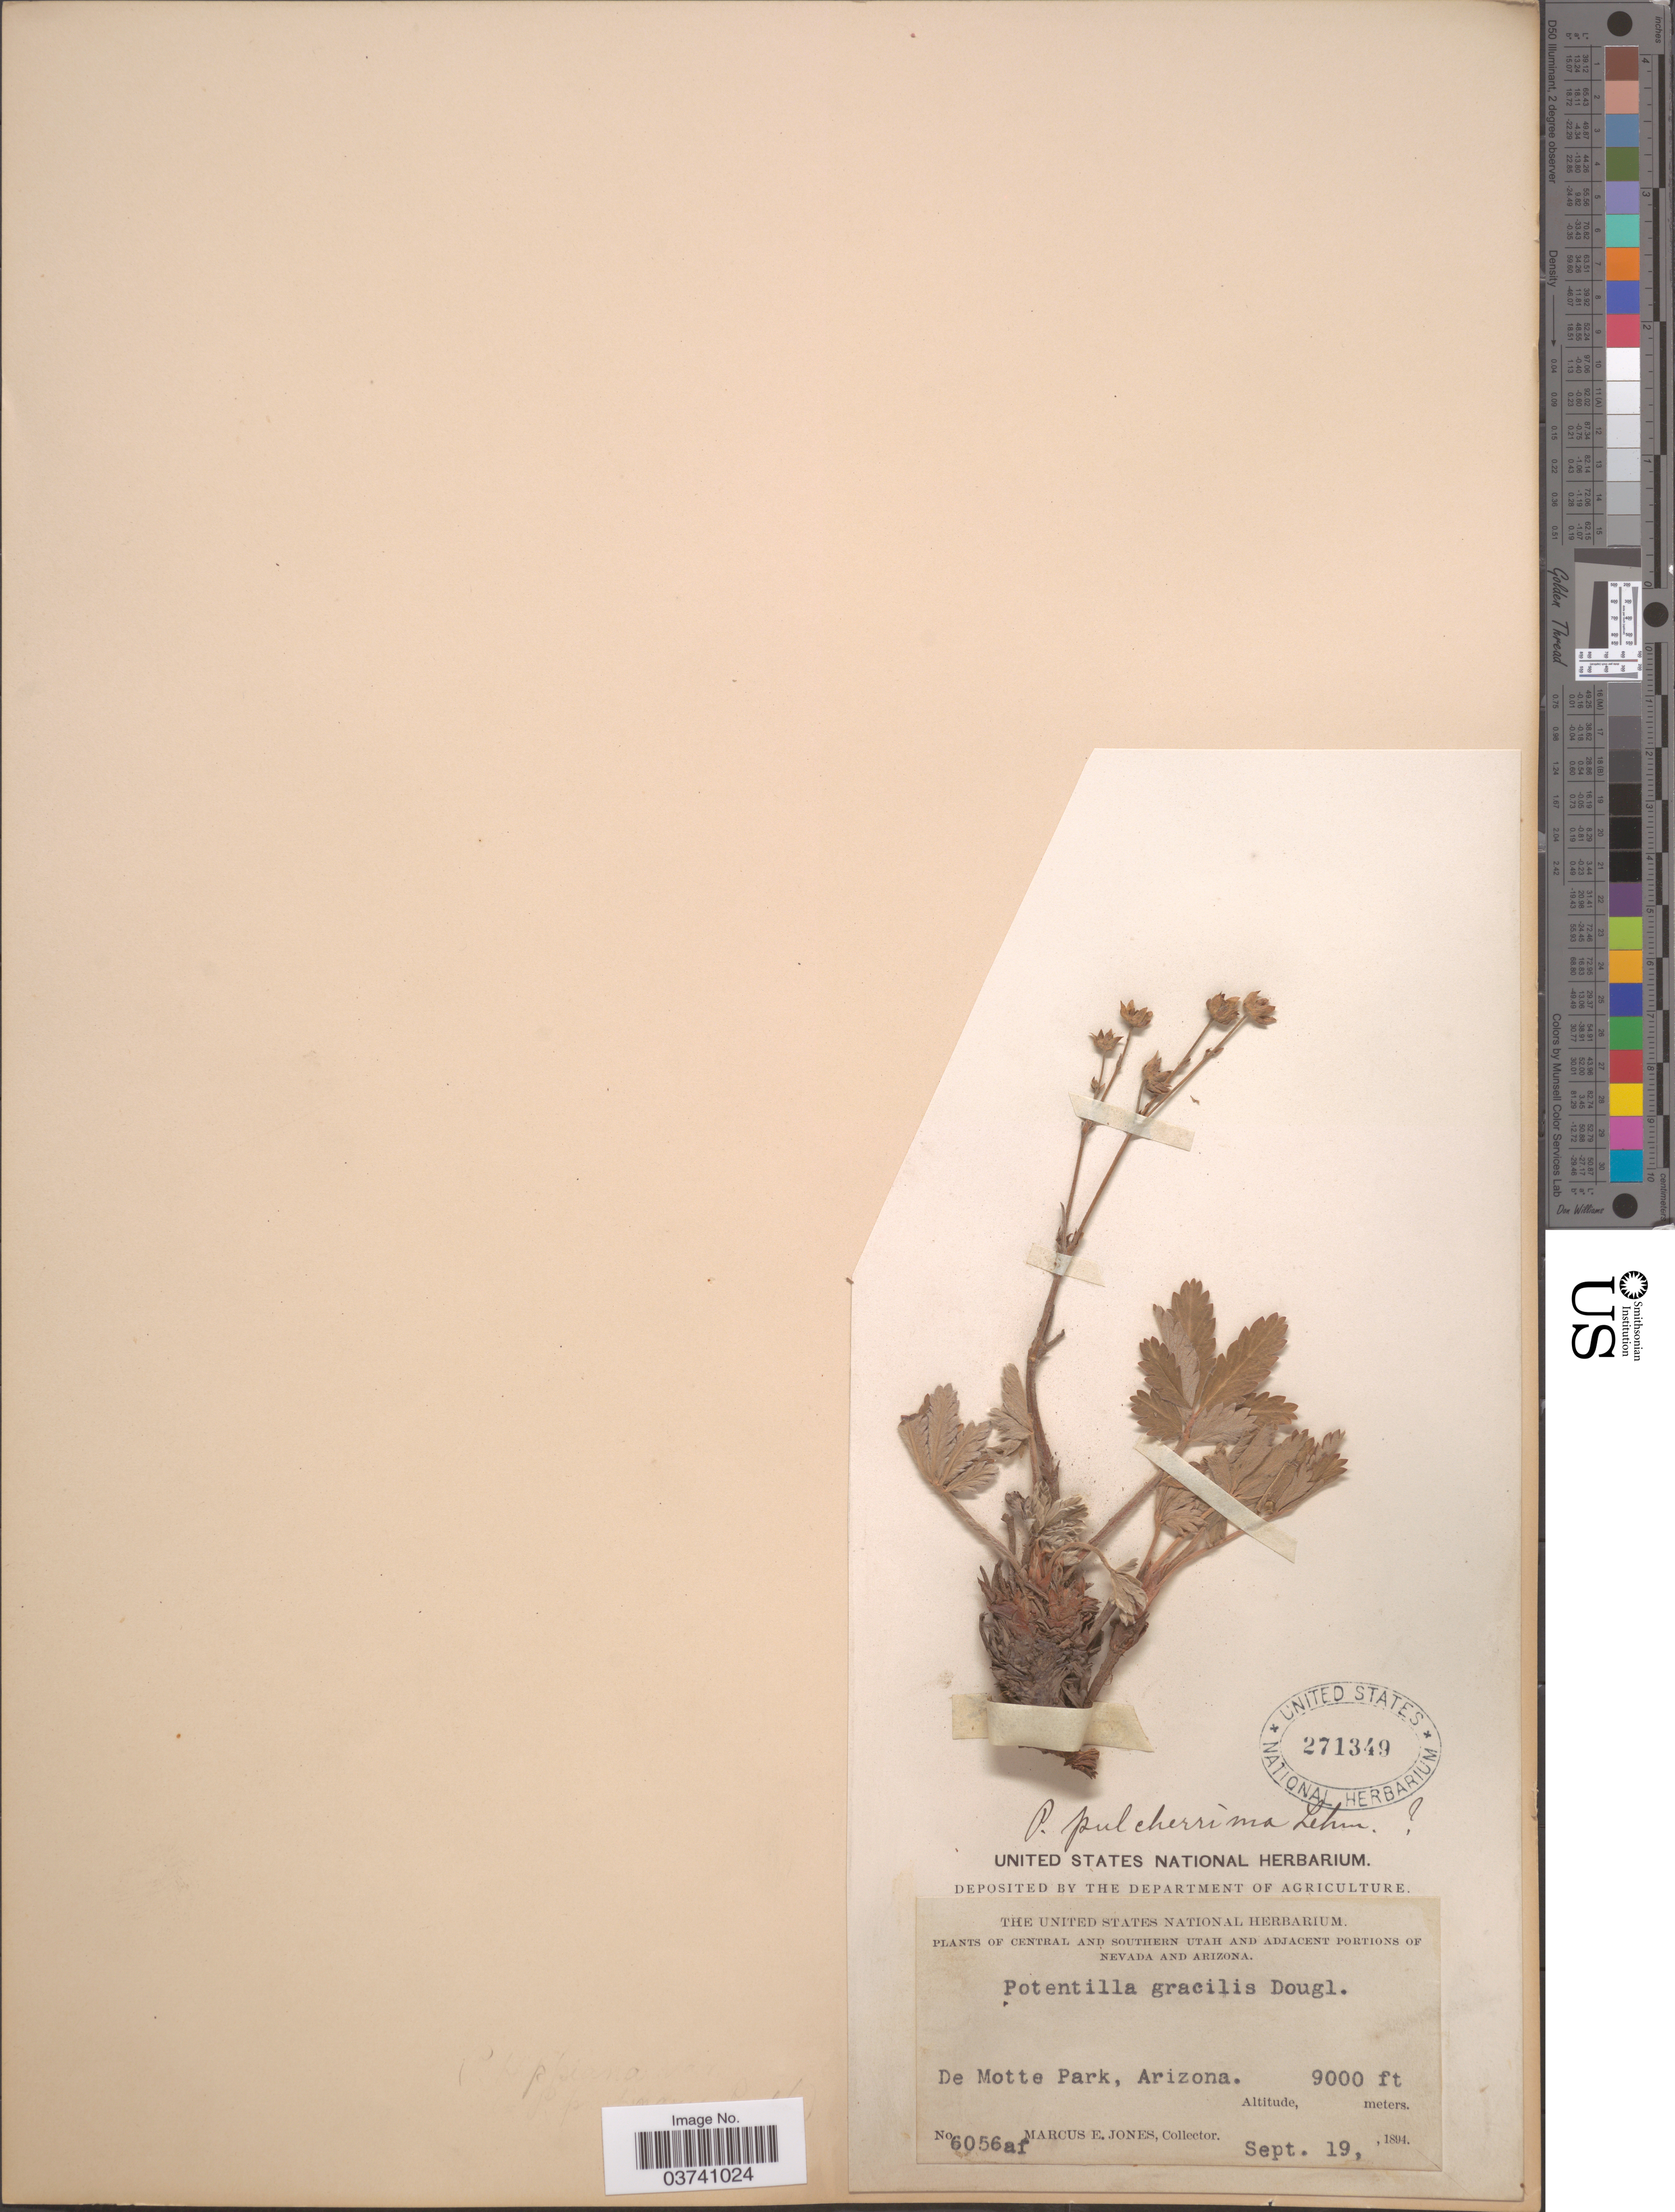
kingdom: Plantae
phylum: Tracheophyta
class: Magnoliopsida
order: Rosales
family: Rosaceae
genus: Potentilla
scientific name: Potentilla pulcherrima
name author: Lehm.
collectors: M. E. Jones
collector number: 6056af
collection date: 1894-09-19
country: United States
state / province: Arizona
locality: De Motte Park.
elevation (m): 2743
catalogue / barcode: US 271349